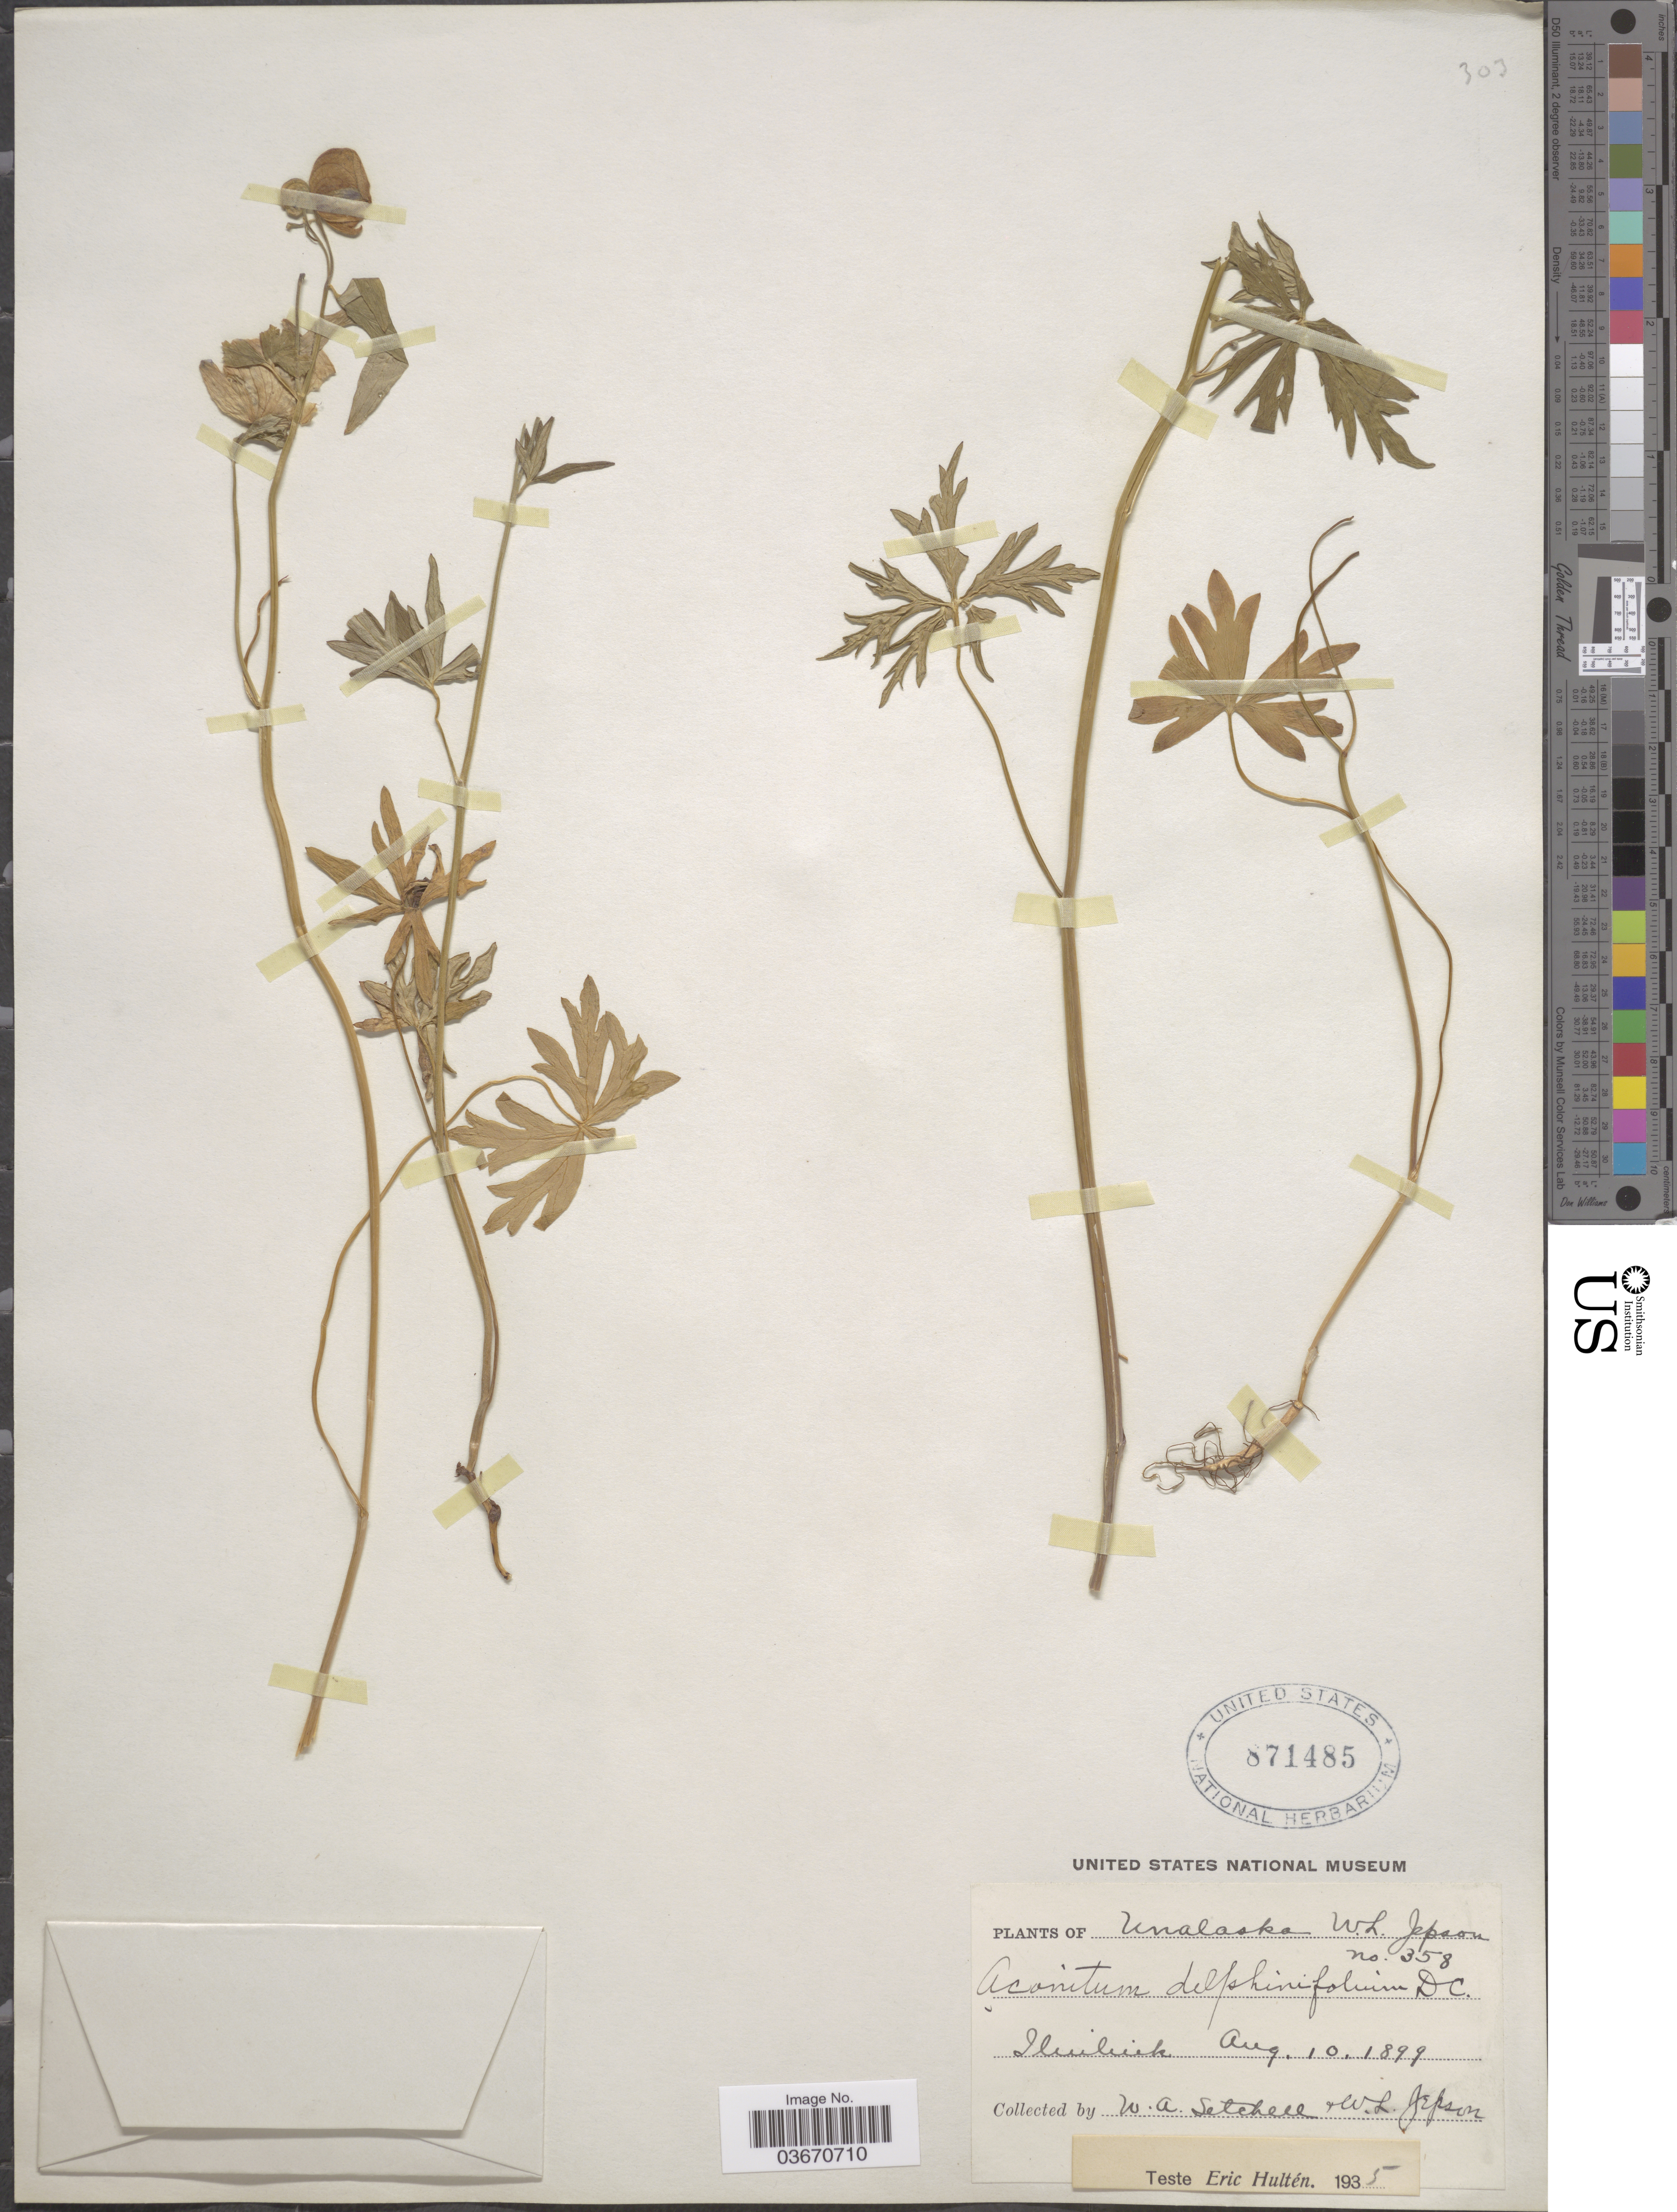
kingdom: Plantae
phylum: Tracheophyta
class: Magnoliopsida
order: Ranunculales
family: Ranunculaceae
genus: Aconitum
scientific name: Aconitum delphinifolium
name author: DC.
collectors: W. Setchell & W. L. Jepson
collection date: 1889-08-10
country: United States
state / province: Alaska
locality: Unalaska. Iliuliuk.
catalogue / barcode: US 871485